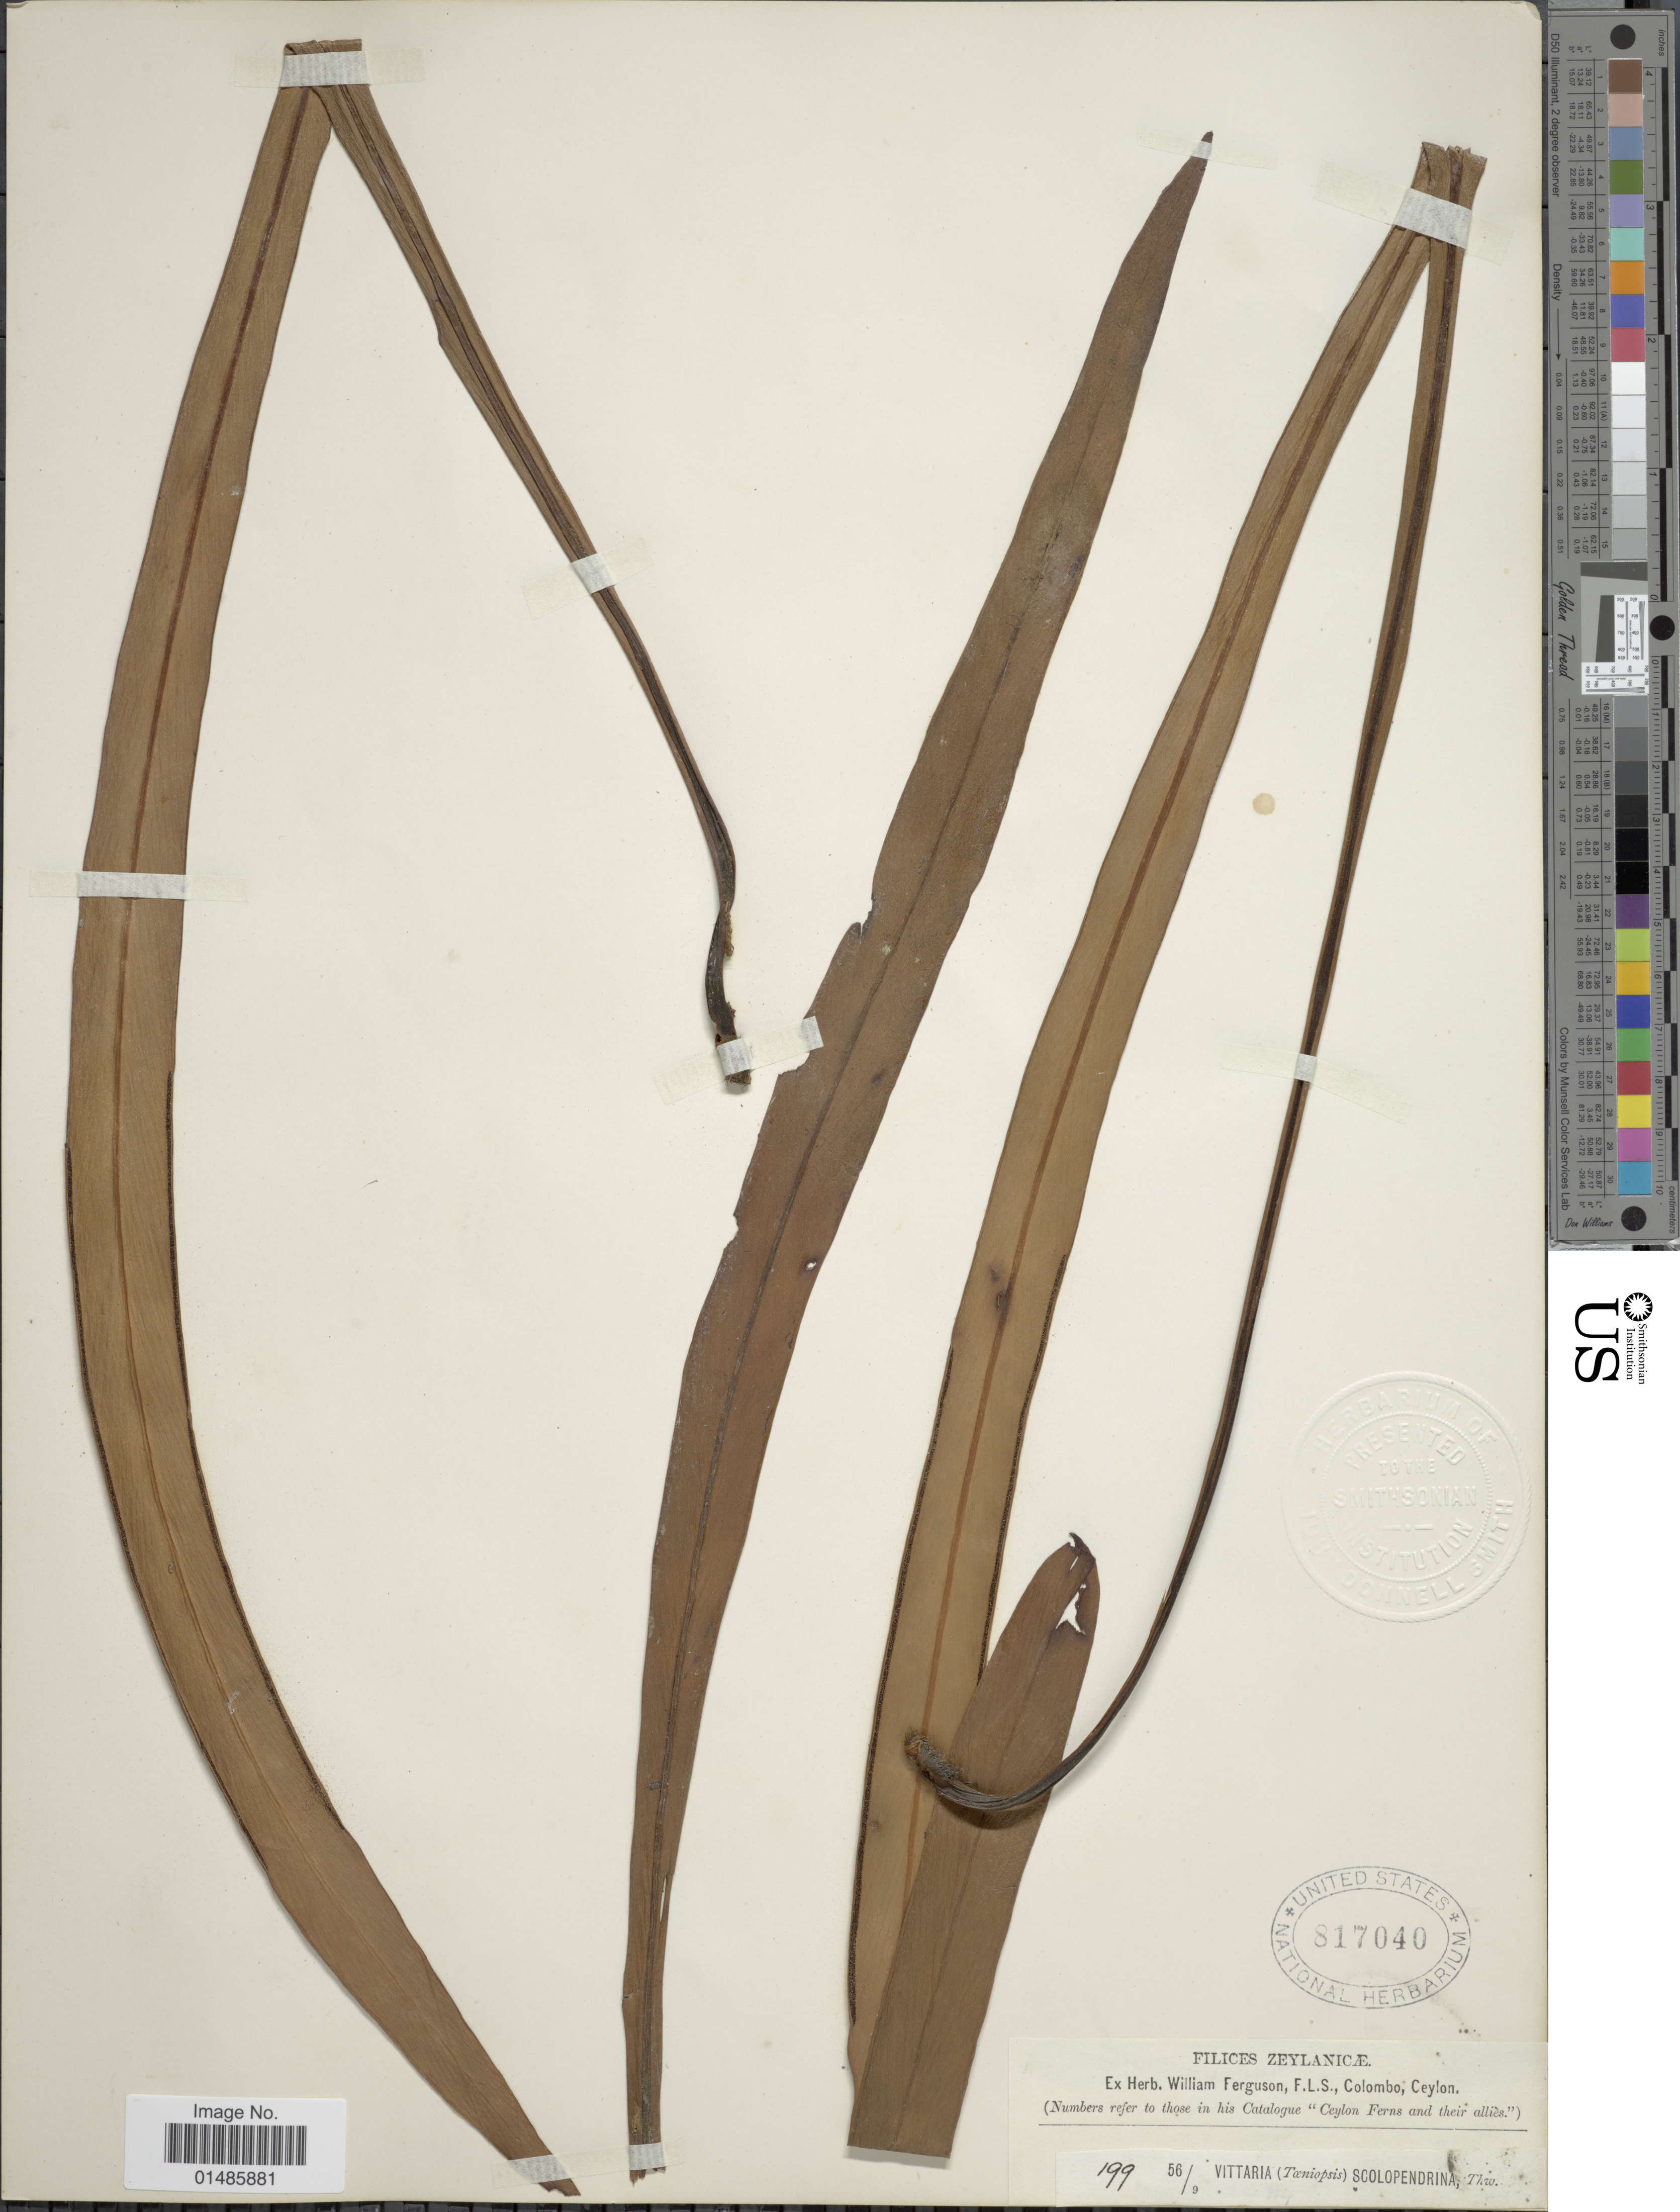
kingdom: Plantae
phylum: Tracheophyta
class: Polypodiopsida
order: Polypodiales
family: Pteridaceae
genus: Haplopteris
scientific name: Haplopteris scolopendrina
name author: (Bory) Presl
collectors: ex herb. W. Ferguson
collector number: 199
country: Sri Lanka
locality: Filices Zeylanicæ. Ceylon.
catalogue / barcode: US 817040